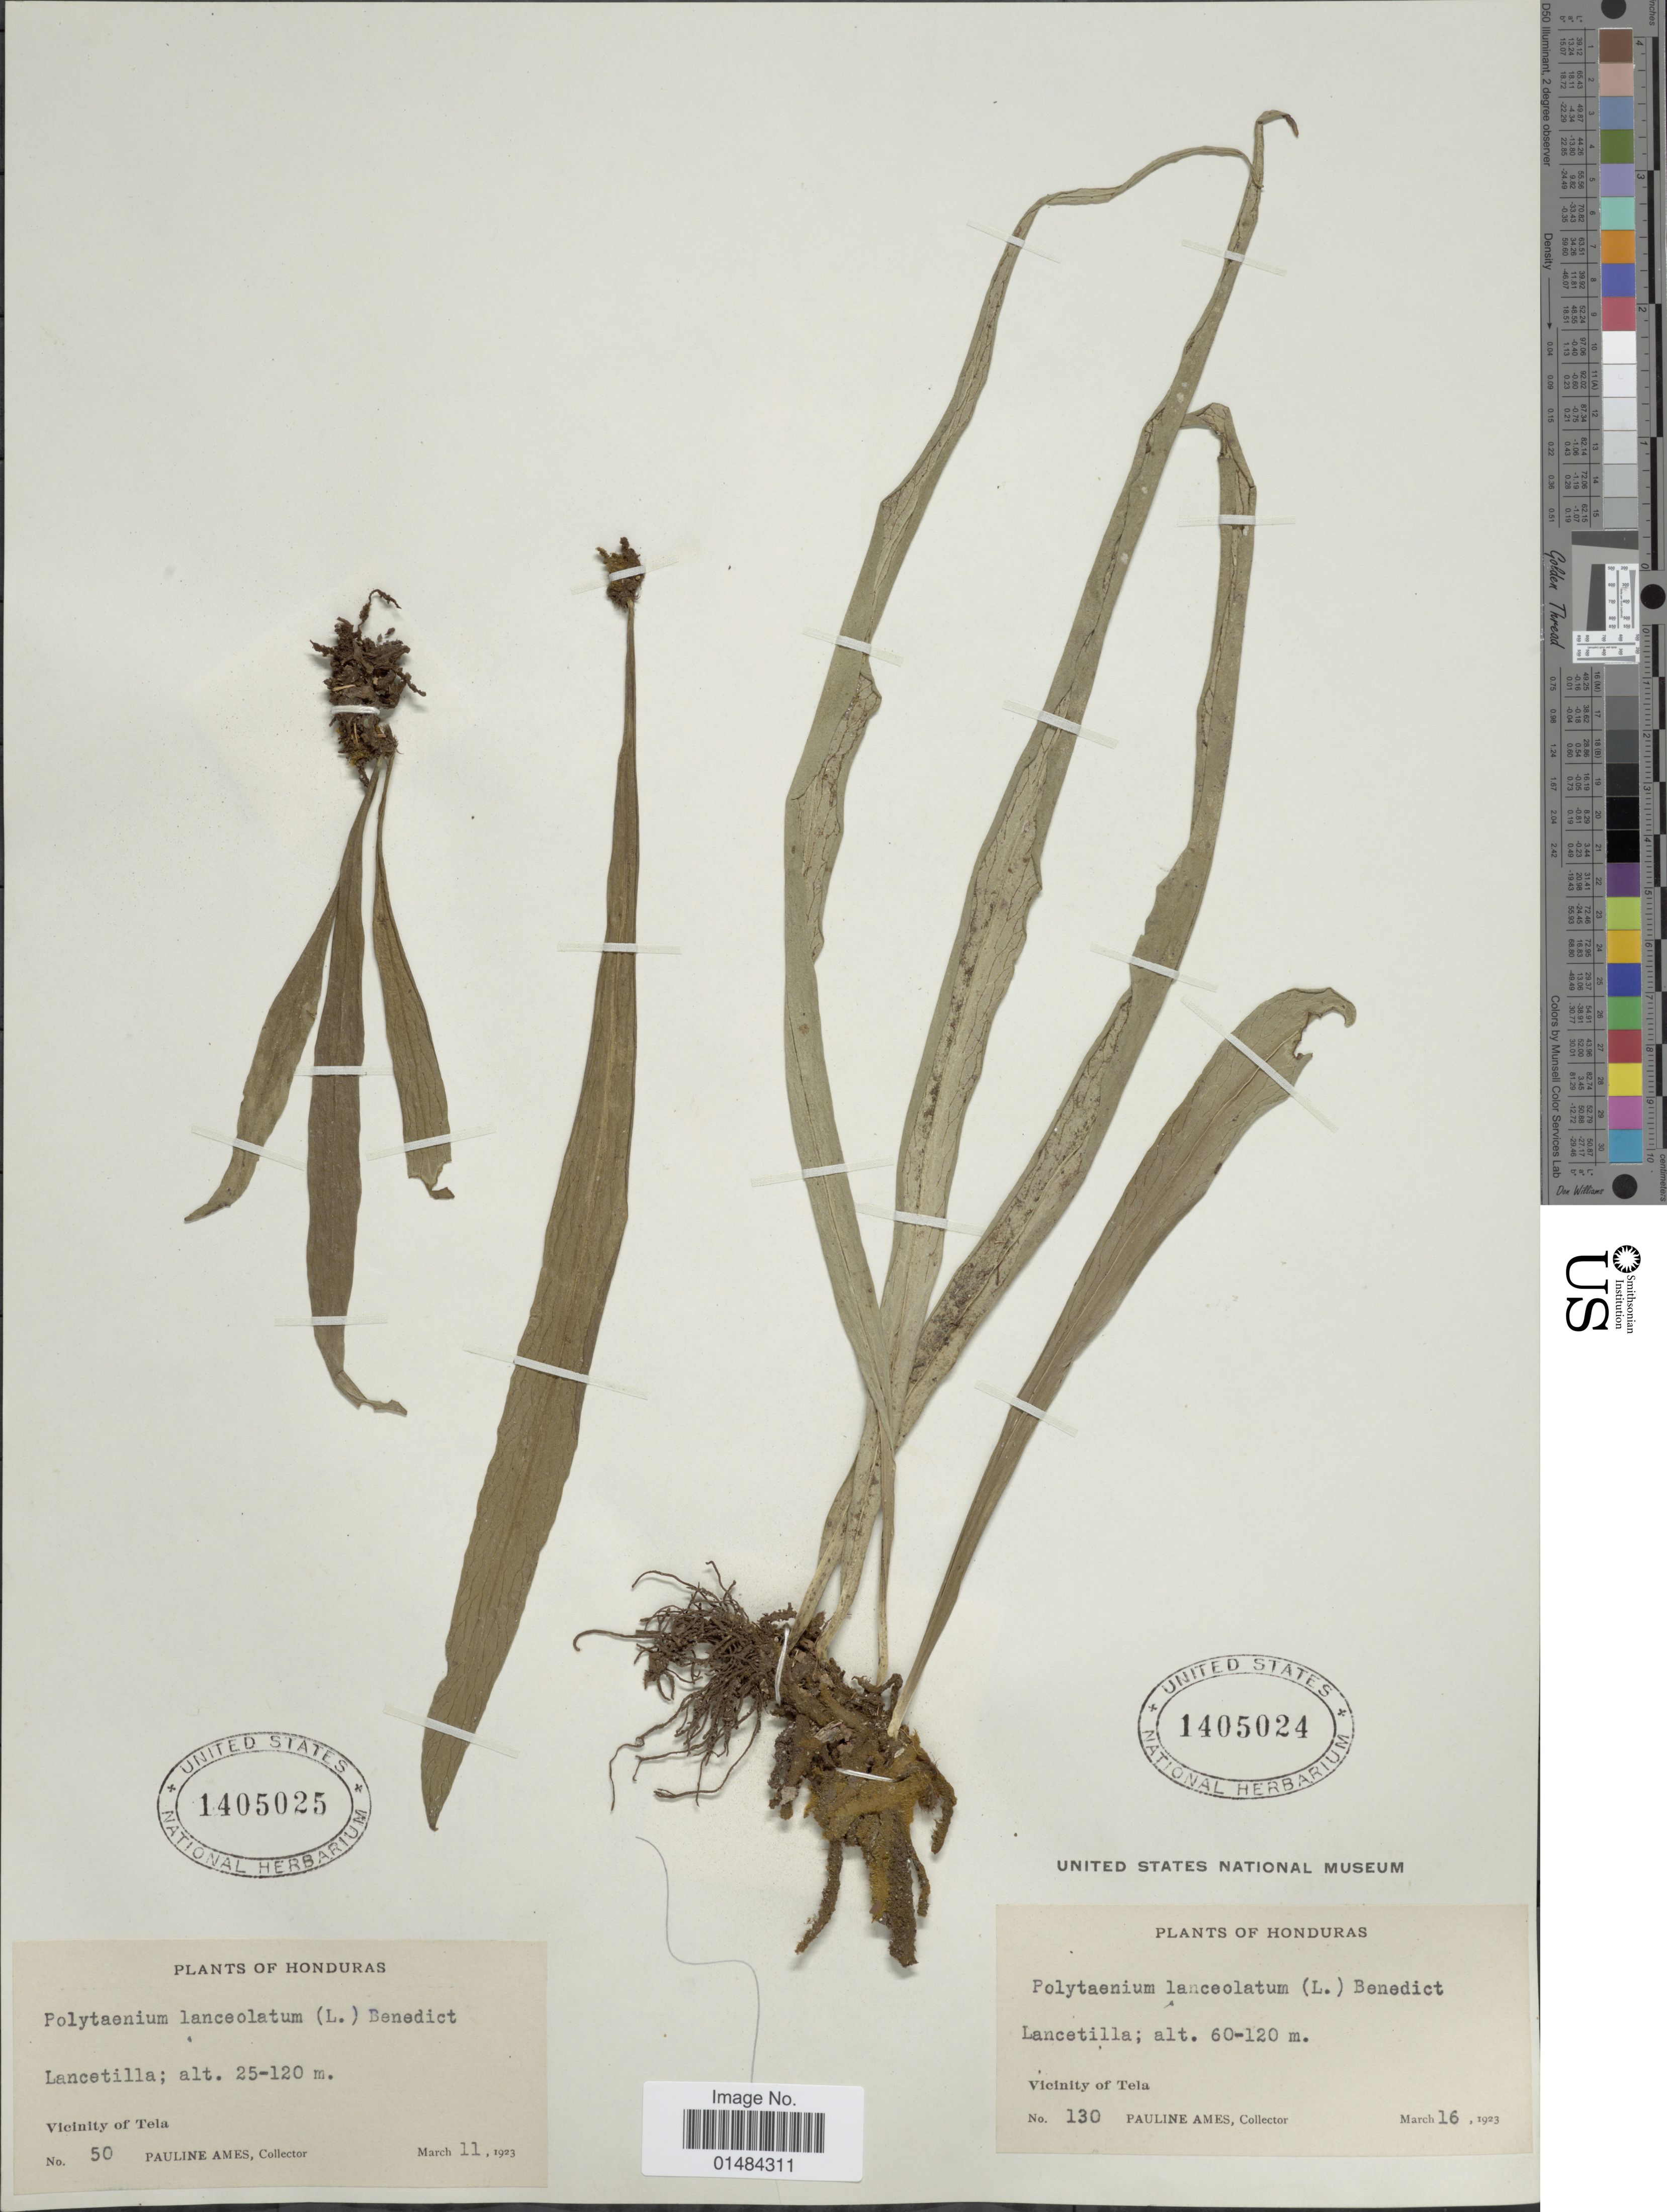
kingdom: Plantae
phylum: Tracheophyta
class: Polypodiopsida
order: Polypodiales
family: Pteridaceae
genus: Polytaenium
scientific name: Polytaenium lanceolatum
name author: (L.) Desv.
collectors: P. Ames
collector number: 50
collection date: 1923-03-11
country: Honduras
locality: Honduras, Vicinity of Tela, Lancetilla.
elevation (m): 25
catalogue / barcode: US 1405025